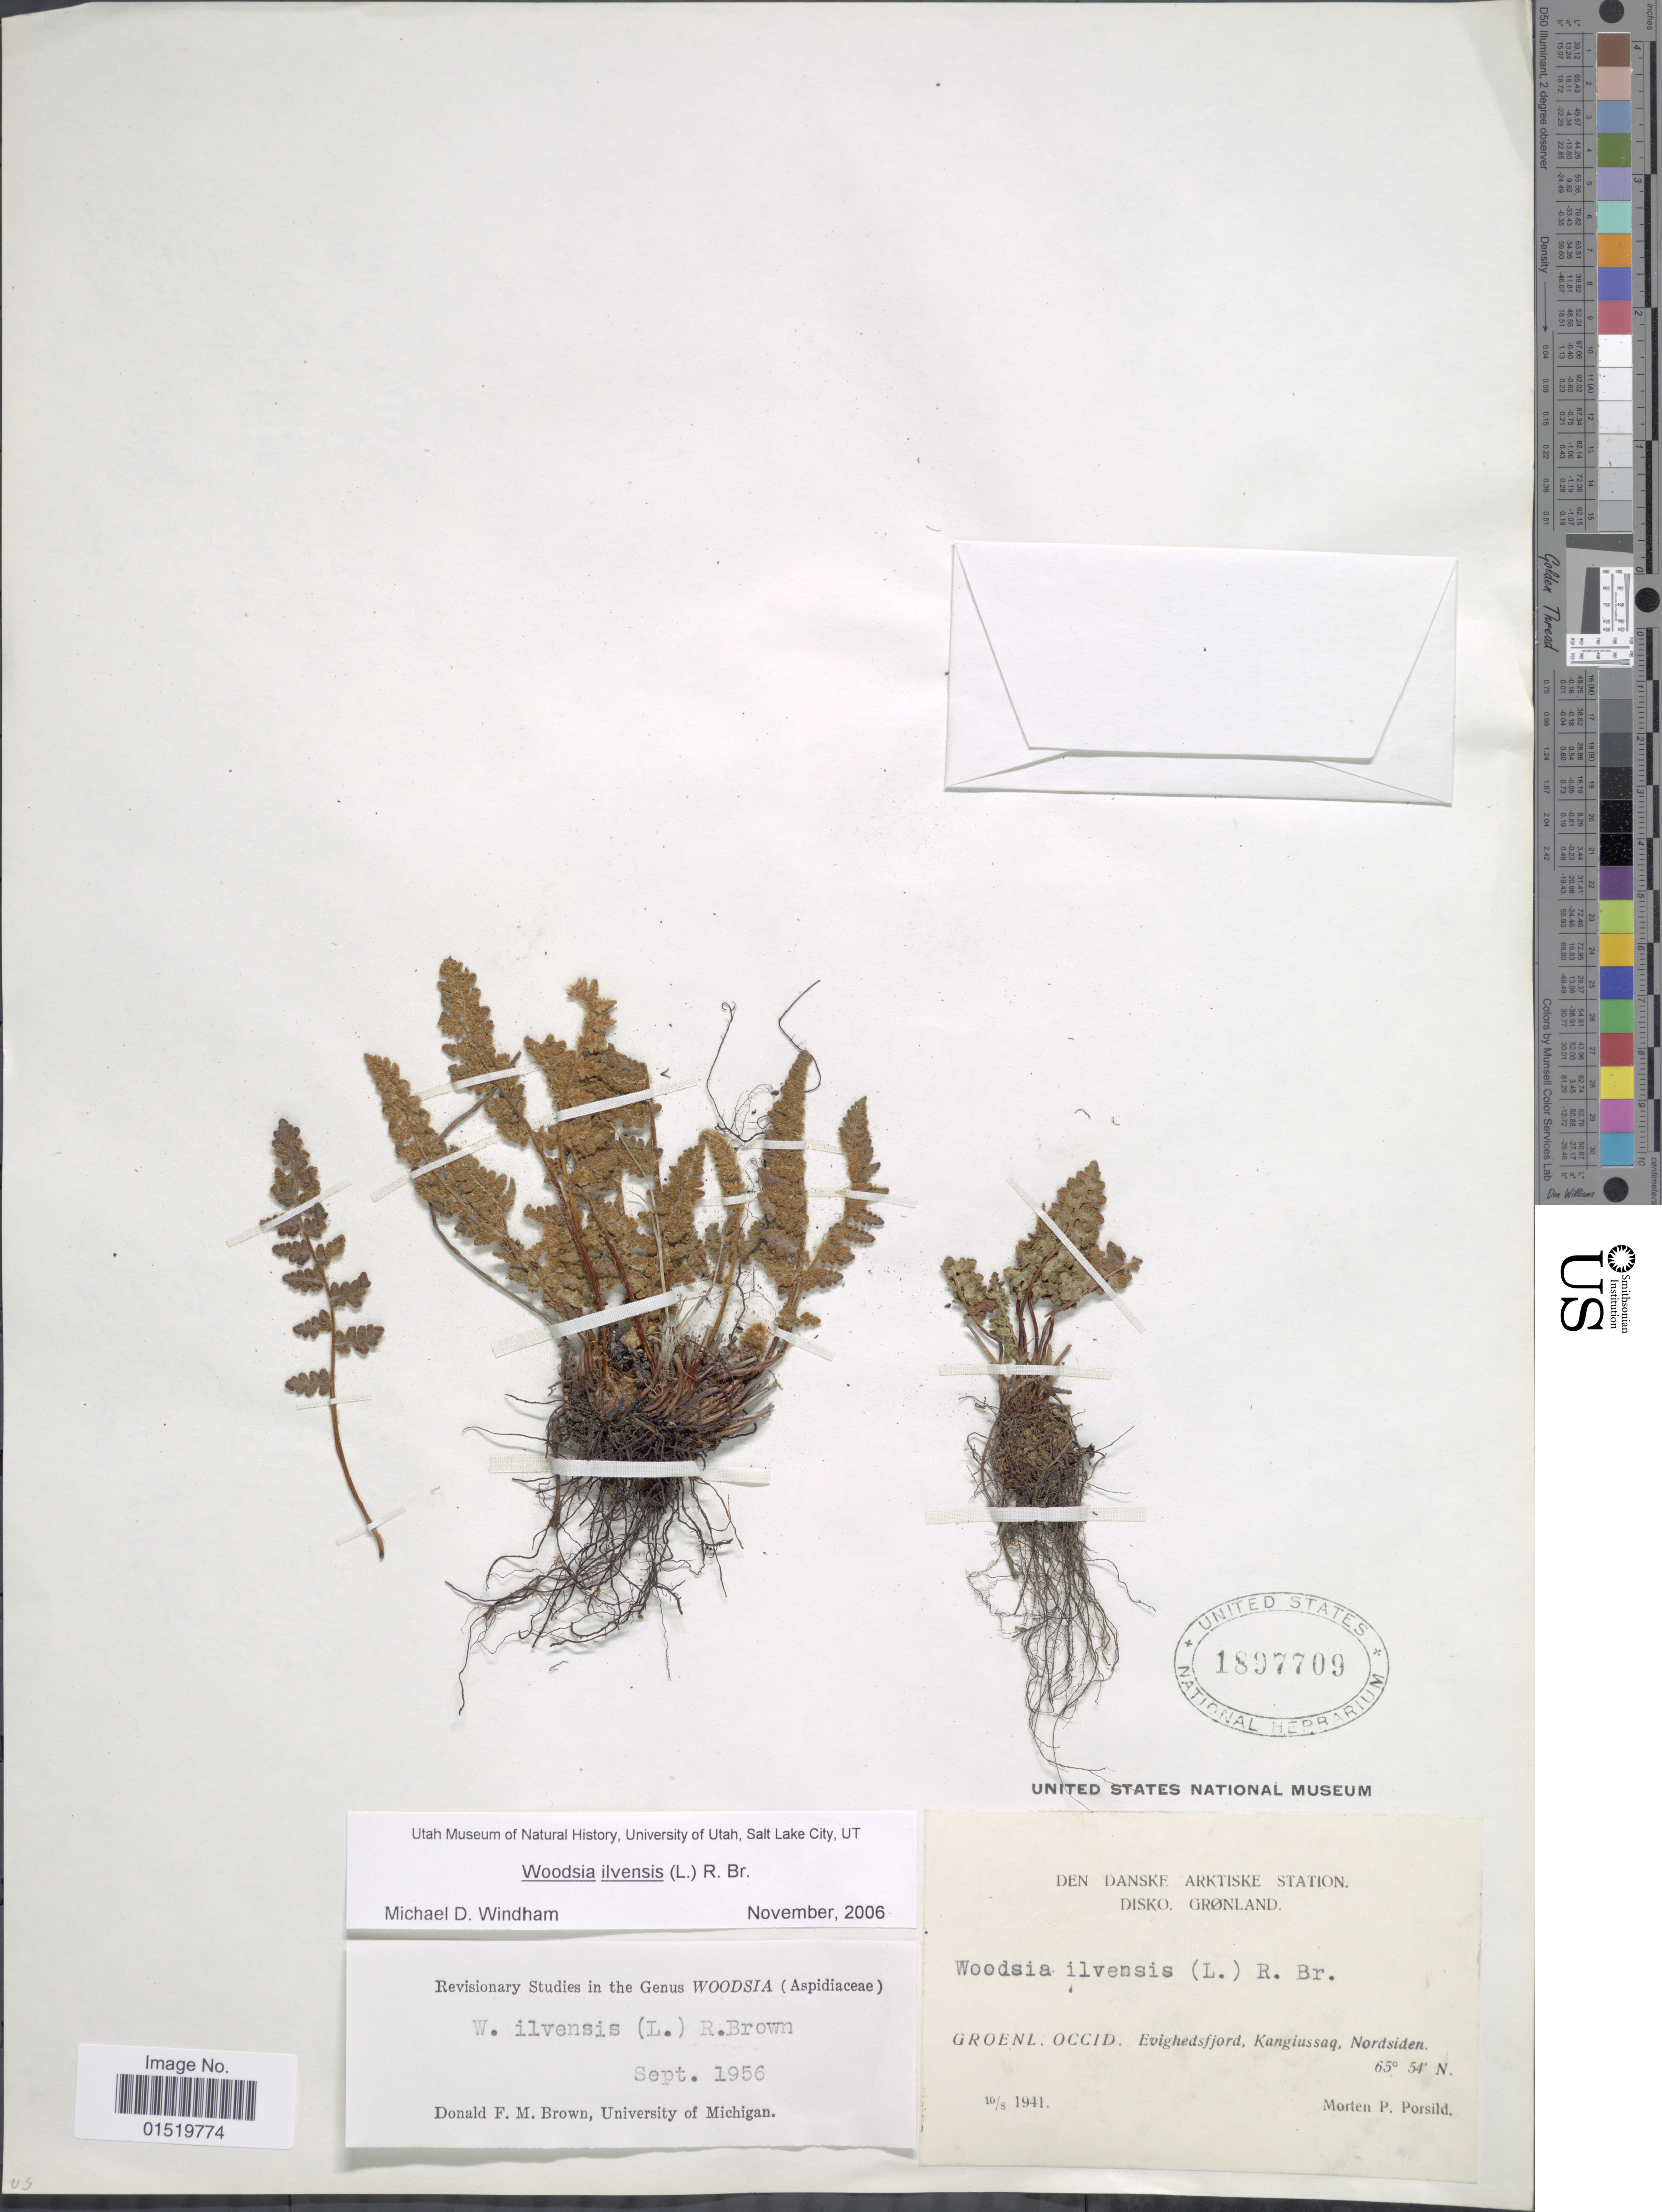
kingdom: Plantae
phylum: Tracheophyta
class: Polypodiopsida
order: Polypodiales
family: Woodsiaceae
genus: Woodsia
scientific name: Woodsia ilvensis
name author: (L.) R. Br.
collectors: M. P. Porsild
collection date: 1941-08-10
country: Greenland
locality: Den Danske Artiske Station, Disko, Groenl. Occid. Evighedsfjord, Kanguissaq, Nordsidden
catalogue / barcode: US 1897709